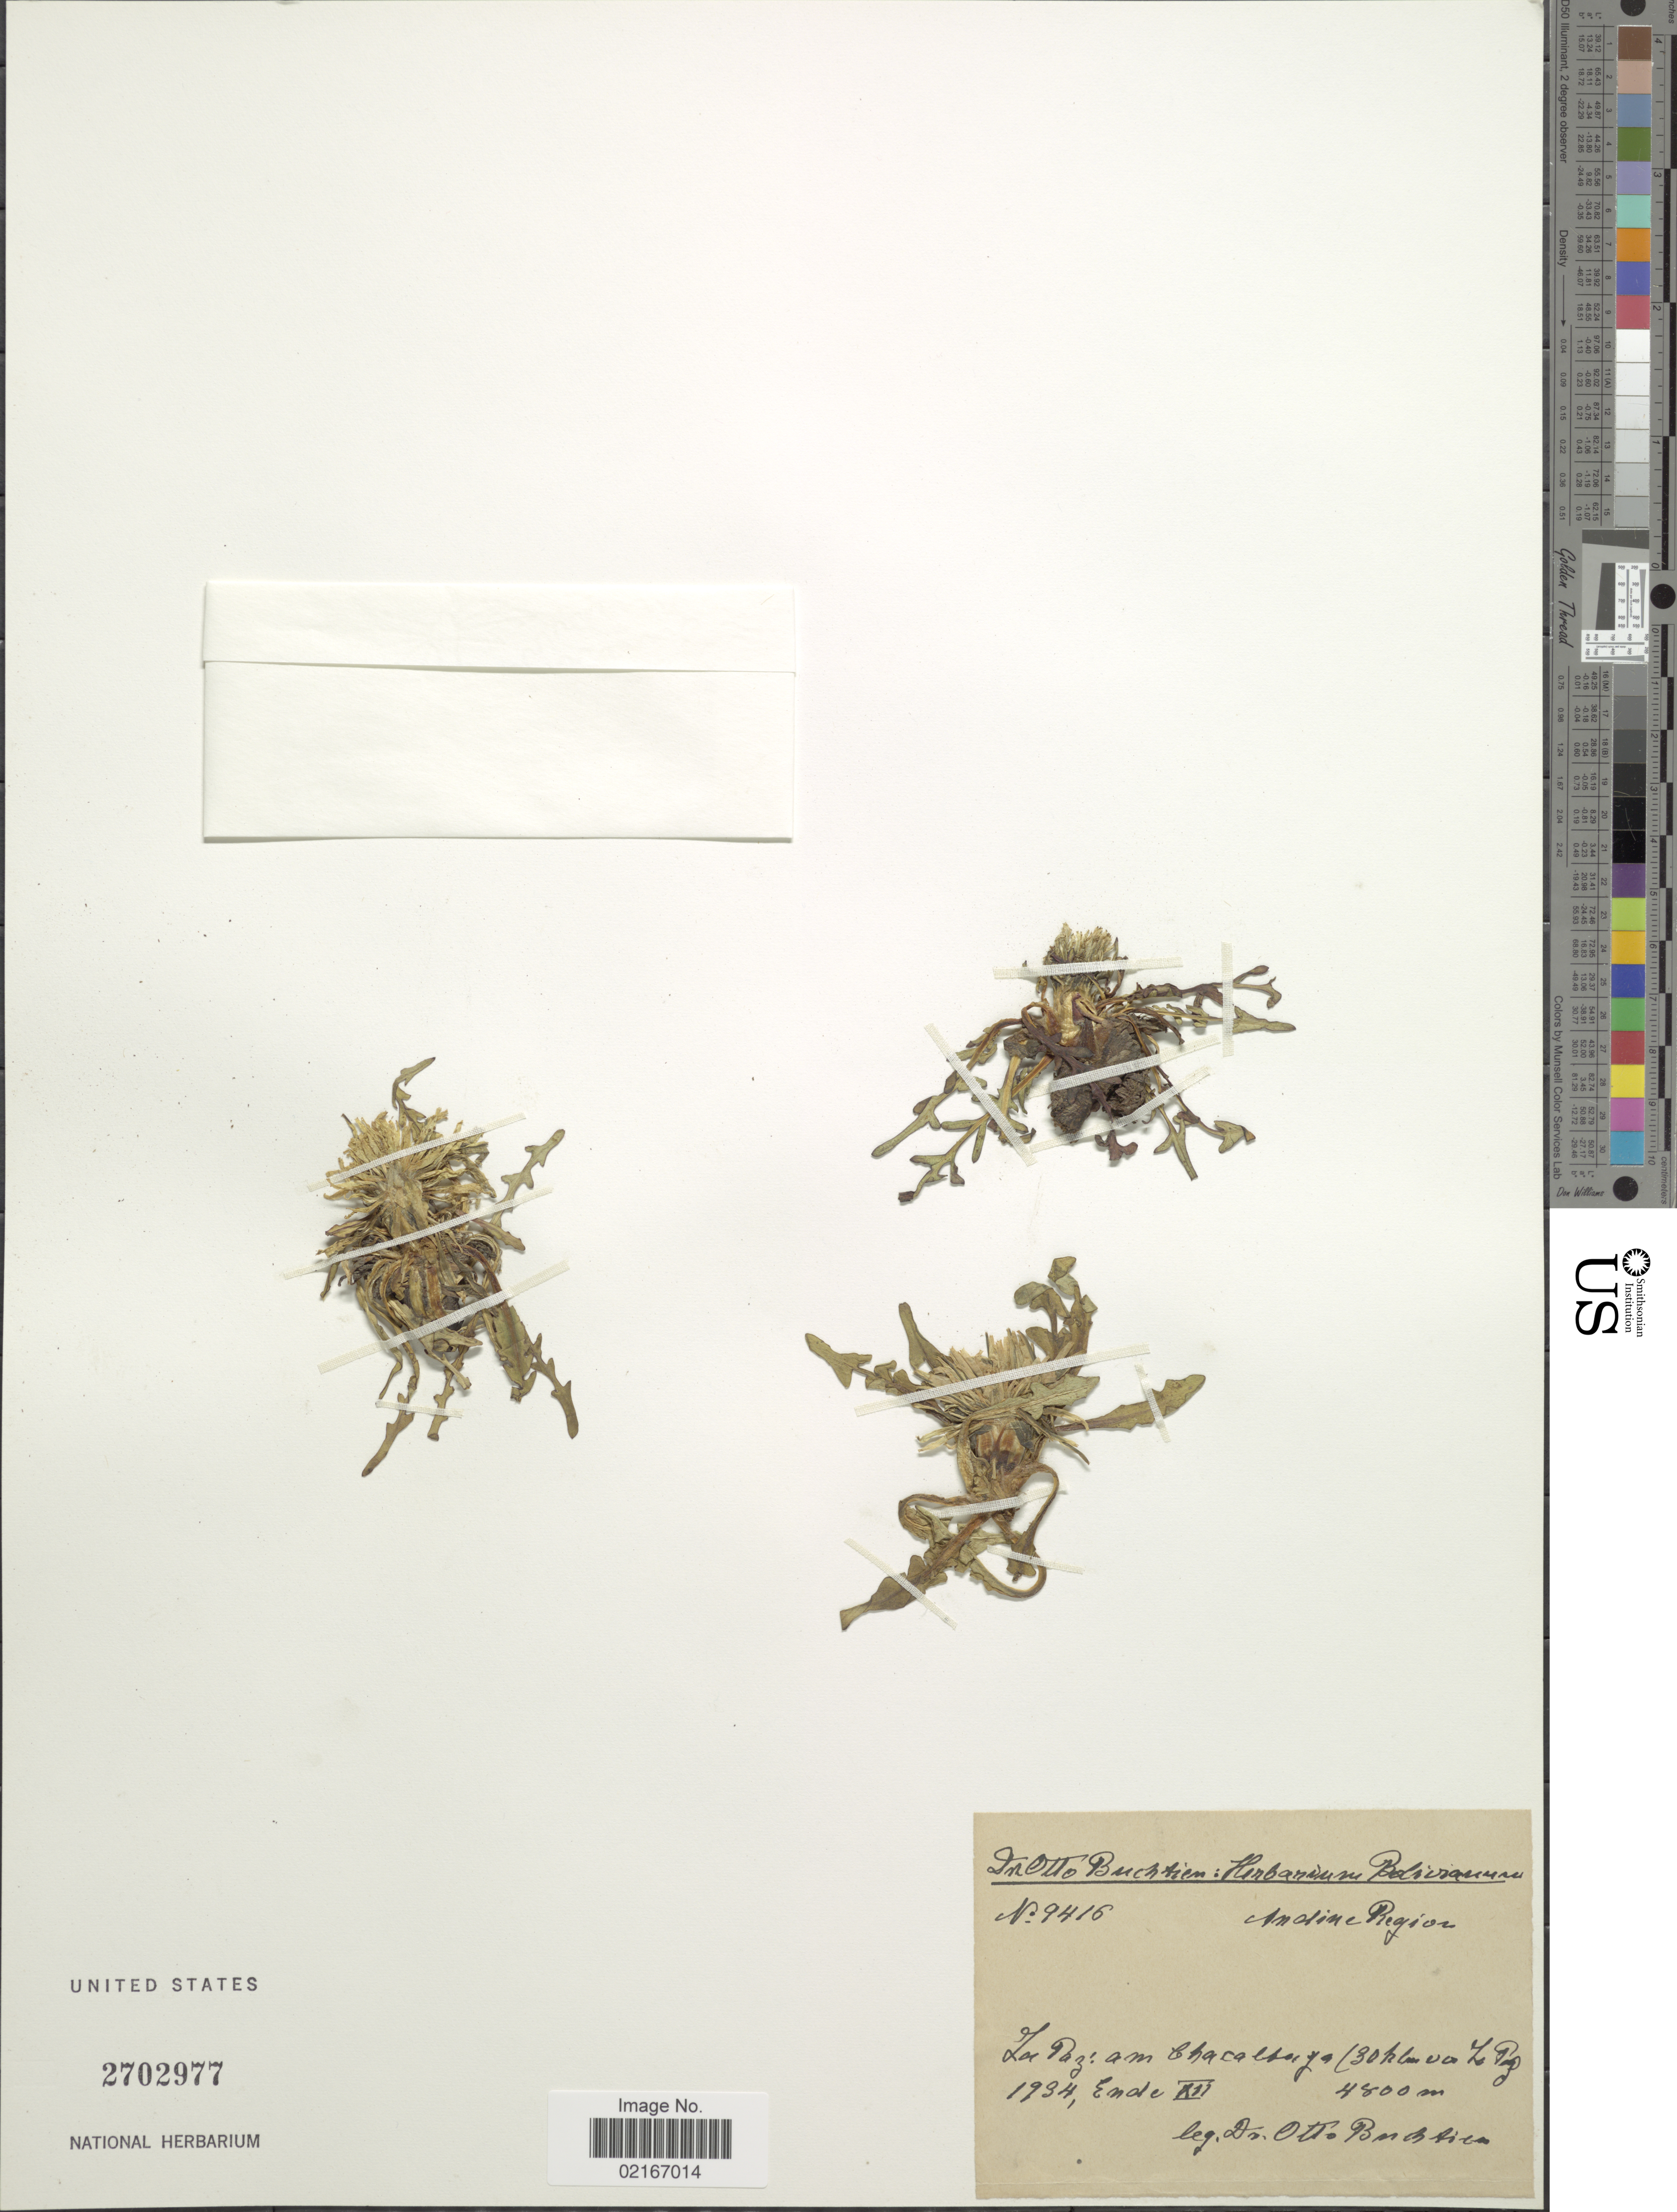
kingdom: Plantae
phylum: Tracheophyta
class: Magnoliopsida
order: Asterales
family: Asteraceae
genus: Hypochaeris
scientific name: Hypochaeris sp.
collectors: O. Buchtien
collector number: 9416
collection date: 1934-12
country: Bolivia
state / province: La Paz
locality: Andine Region, Chacaltaya (30 km from La Paz)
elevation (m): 4800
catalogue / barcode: US 2702977